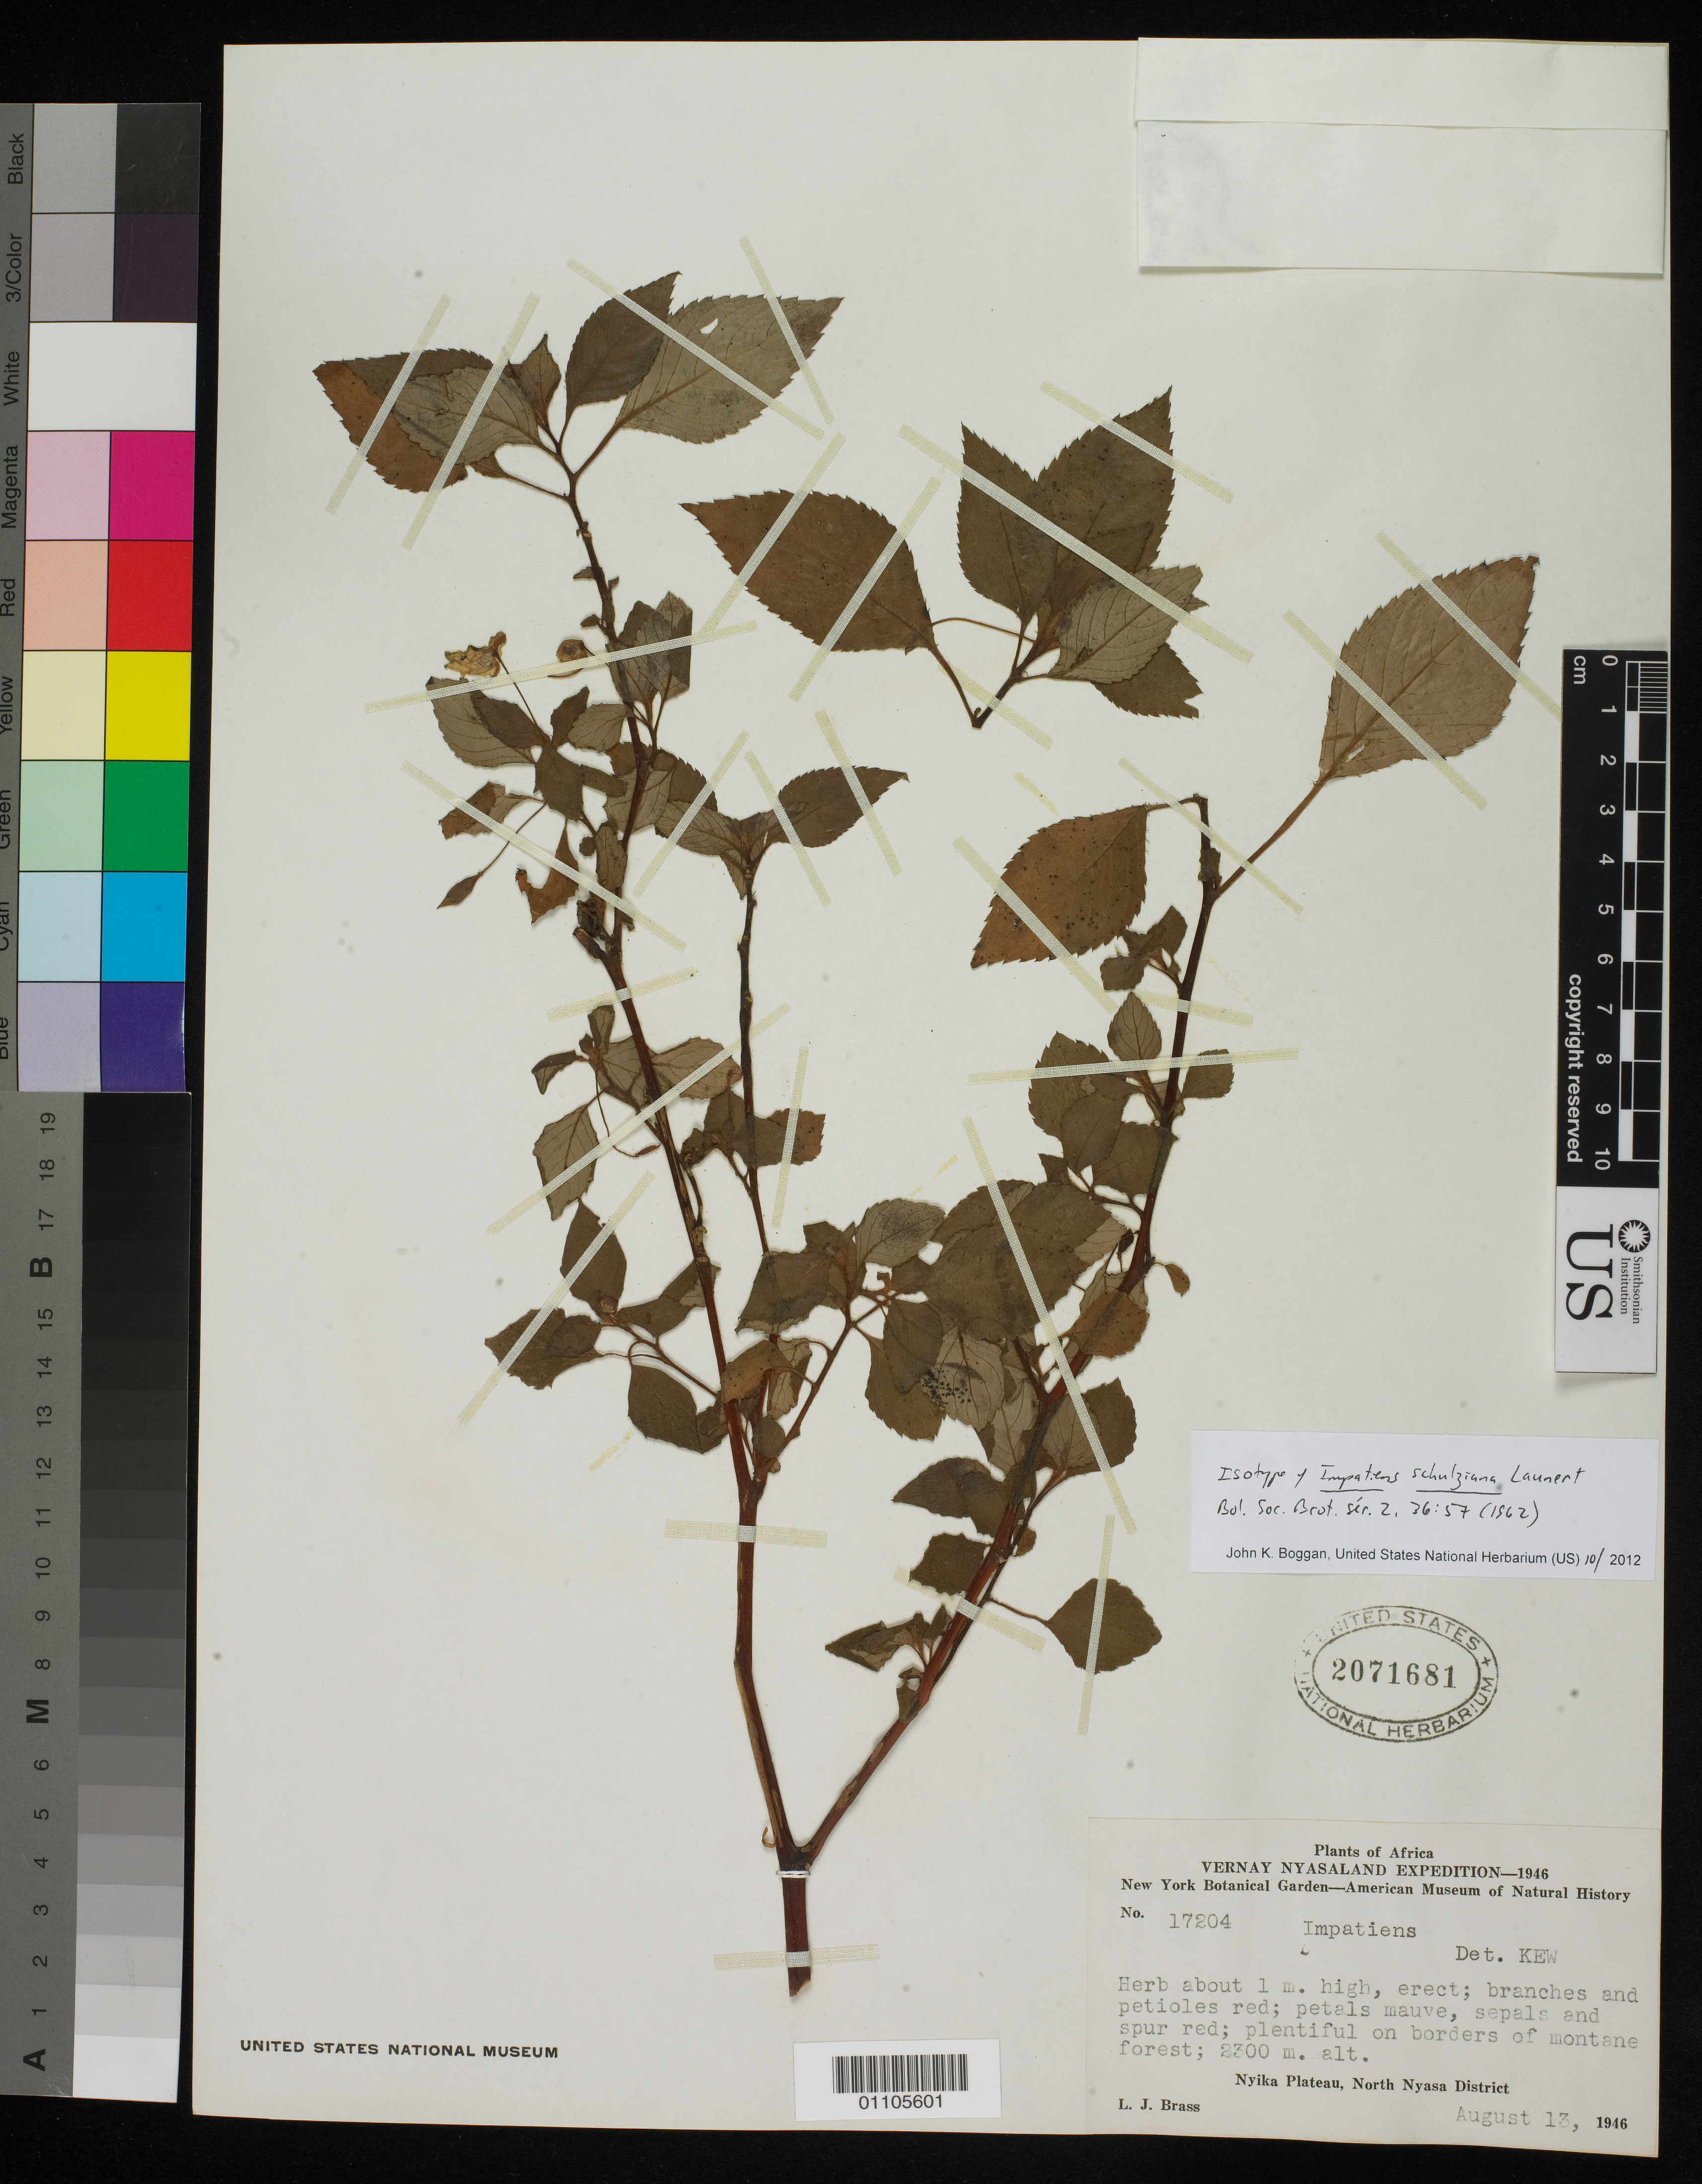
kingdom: Plantae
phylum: Tracheophyta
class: Magnoliopsida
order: Ericales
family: Balsaminaceae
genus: Impatiens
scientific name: Impatiens schulziana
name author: Launert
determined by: Boggan, J. K., (US), NMNH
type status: Isotype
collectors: L. J. Brass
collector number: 17204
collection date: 1946-08-13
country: Malawi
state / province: Northern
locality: "Nyasaland", Nyika Plateau, North Nyasa District.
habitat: Plentiful on borders of montane forest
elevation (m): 2300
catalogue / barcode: US 2071681